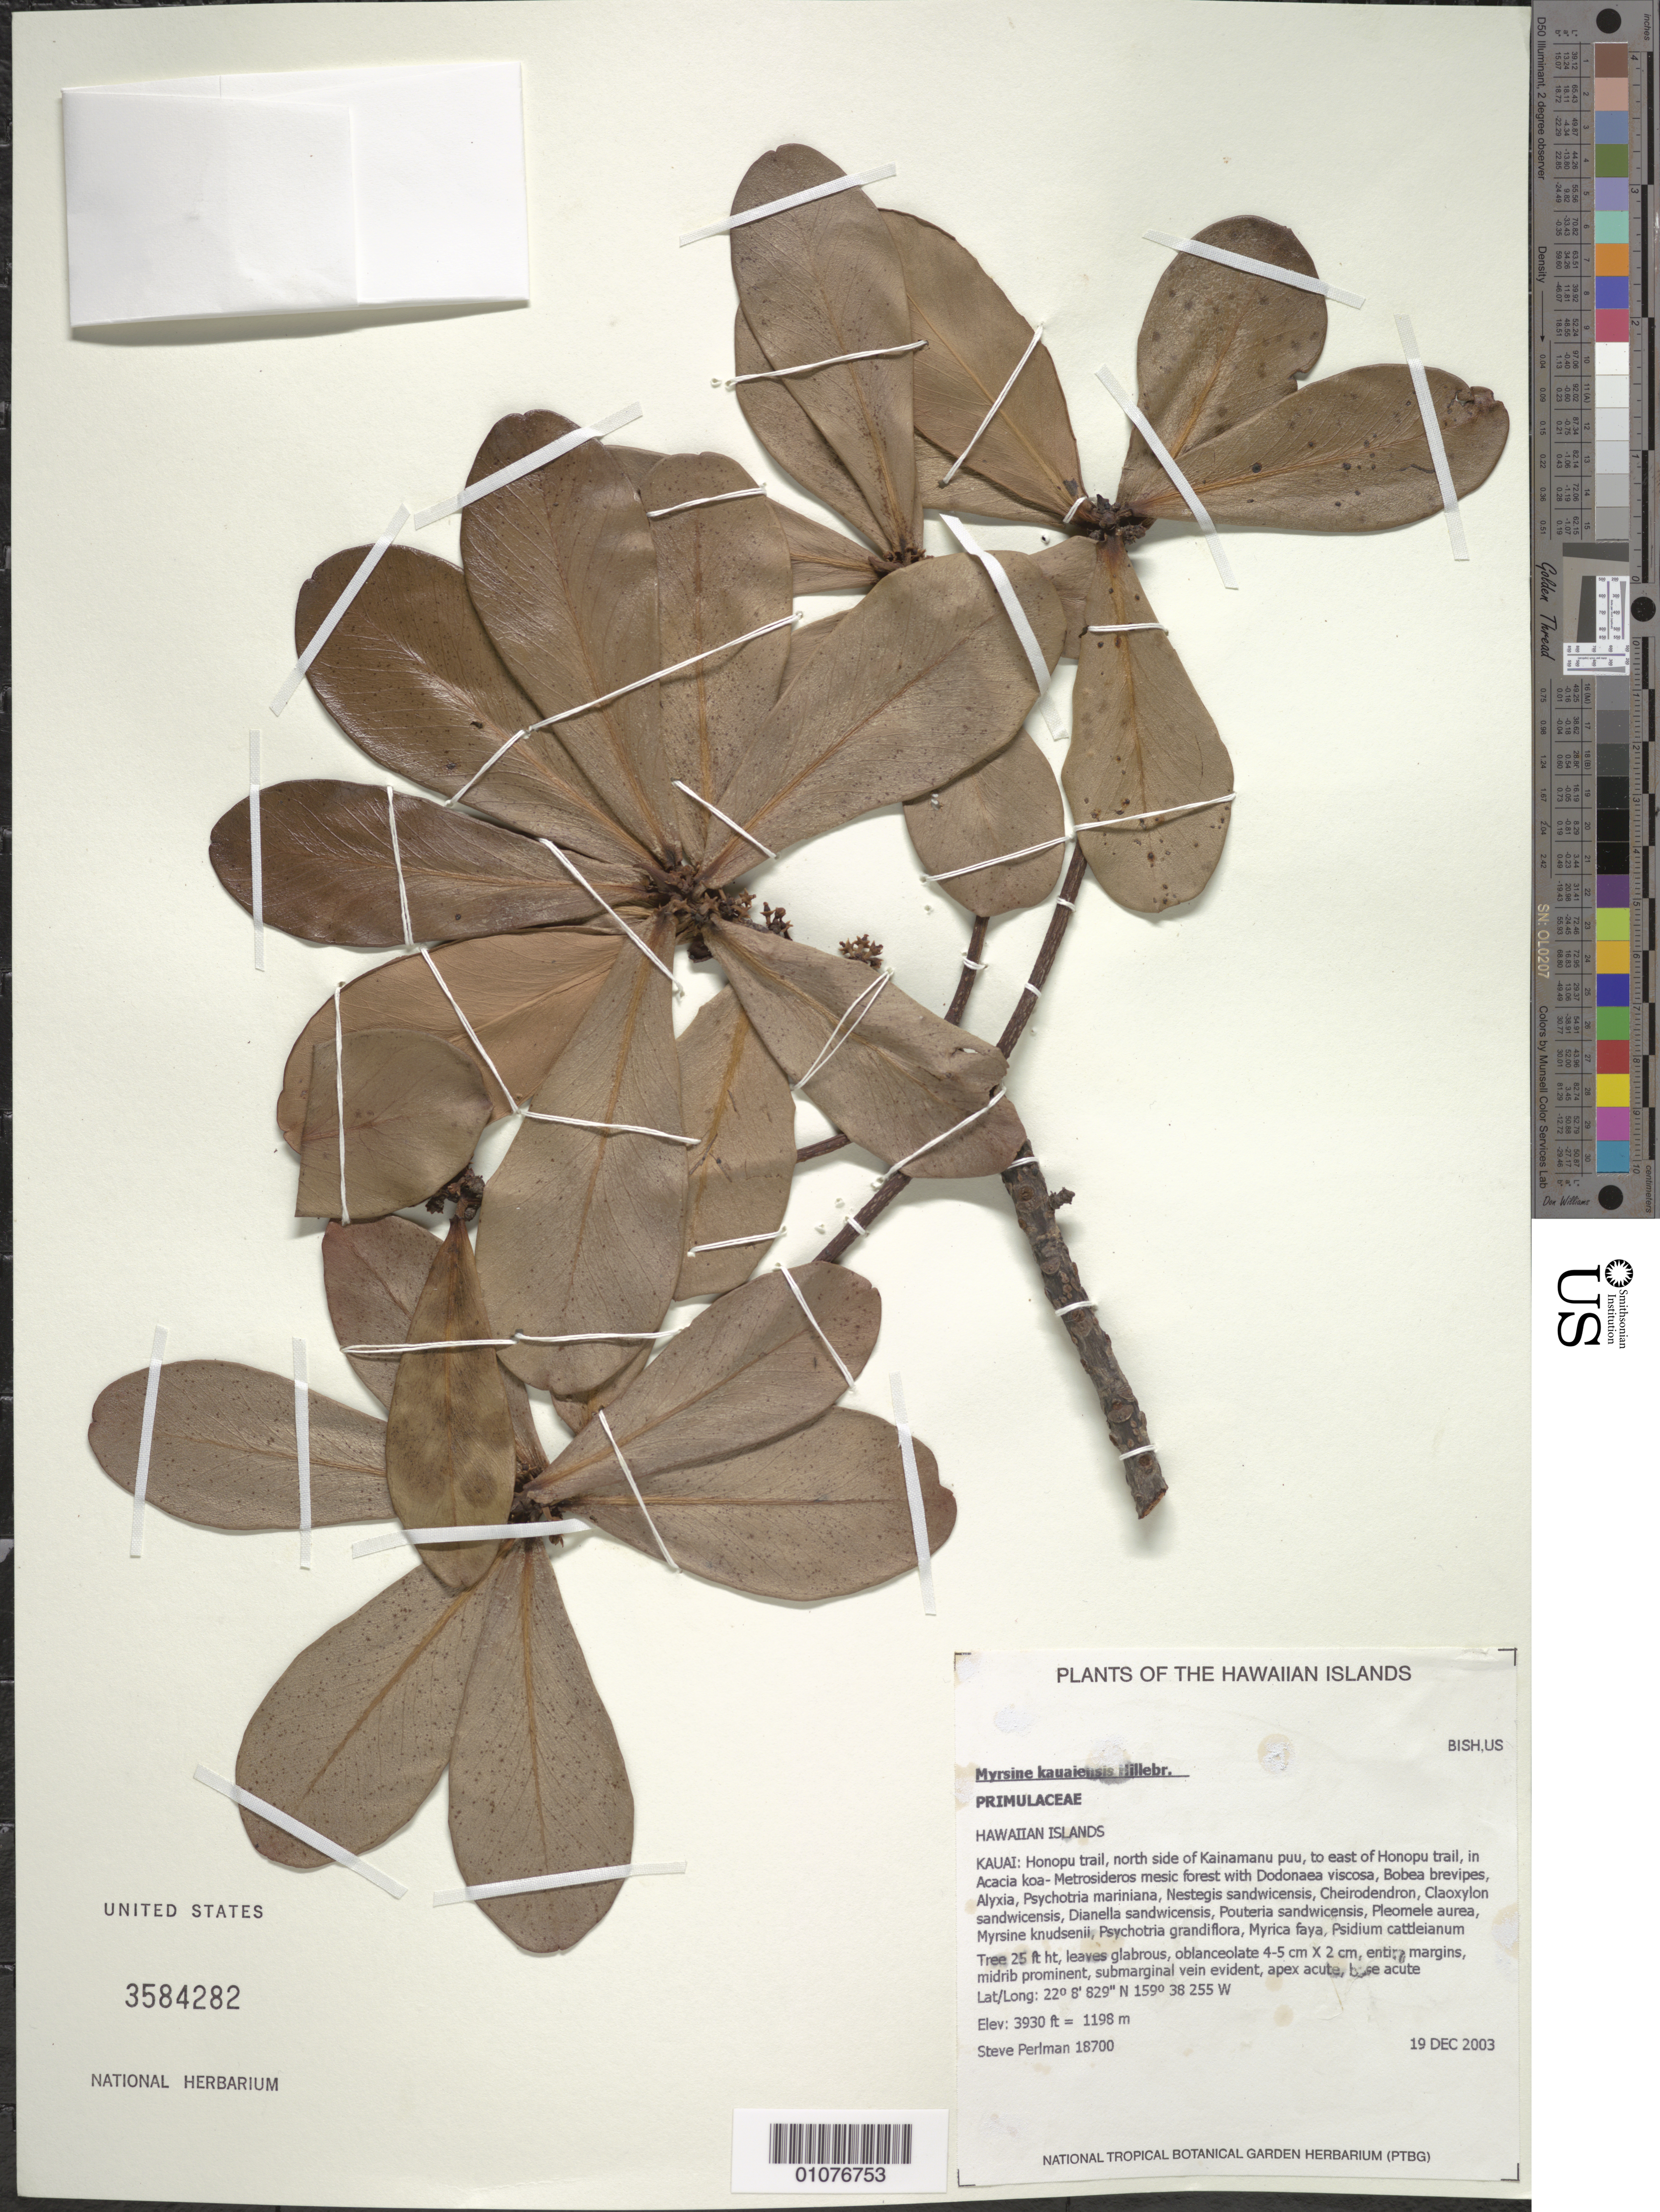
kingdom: Plantae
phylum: Tracheophyta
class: Magnoliopsida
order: Ericales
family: Primulaceae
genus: Myrsine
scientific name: Myrsine kauaiensis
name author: Hillebr.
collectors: S. P. Perlman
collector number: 18700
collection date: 2003-12-19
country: United States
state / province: Hawaii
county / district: Kaui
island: Kaua'i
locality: Honopu trail, north side of Kainamanu puu, to east of Honopu trail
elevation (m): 1198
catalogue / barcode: US 3584282